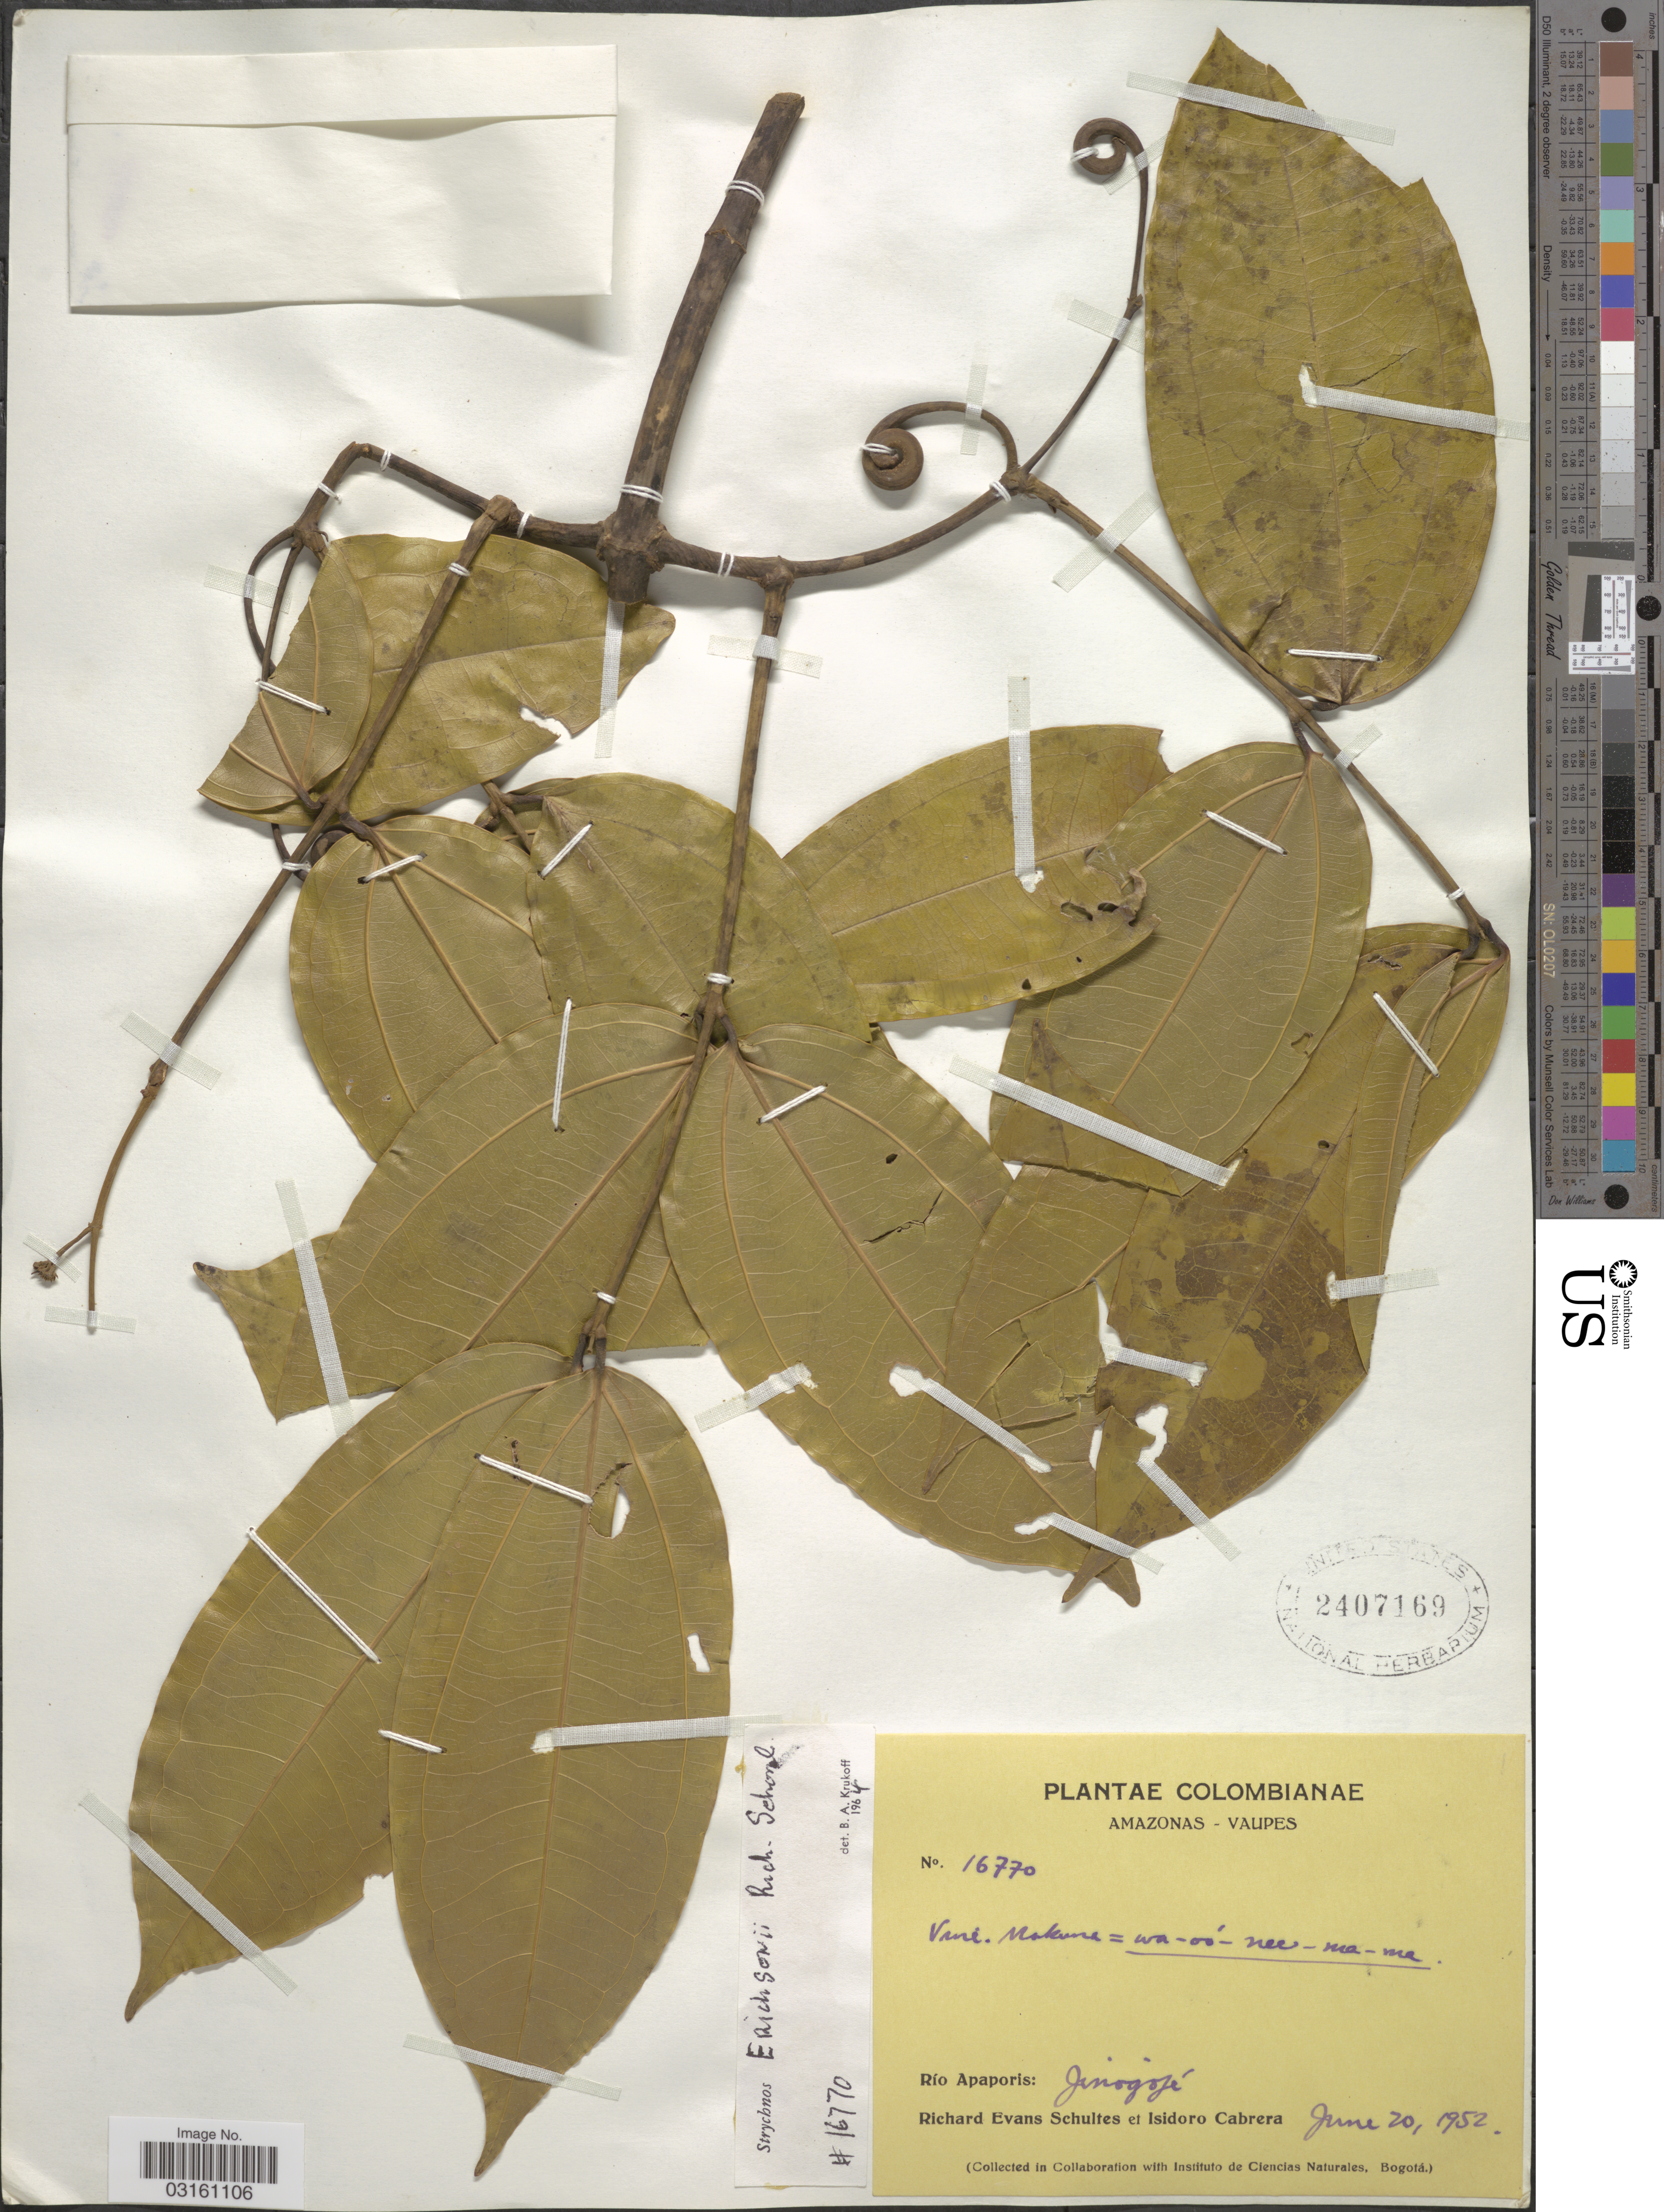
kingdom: Plantae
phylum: Tracheophyta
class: Magnoliopsida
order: Gentianales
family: Loganiaceae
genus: Strychnos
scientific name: Strychnos erichsonii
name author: R.H. Schomb. ex Progel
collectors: R. E. Schultes & I. Cabrera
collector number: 16770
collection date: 1952-06-20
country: Colombia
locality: Amazonas - Vaupes. Río Apaporis: Jinogojé.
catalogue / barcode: US 2407169